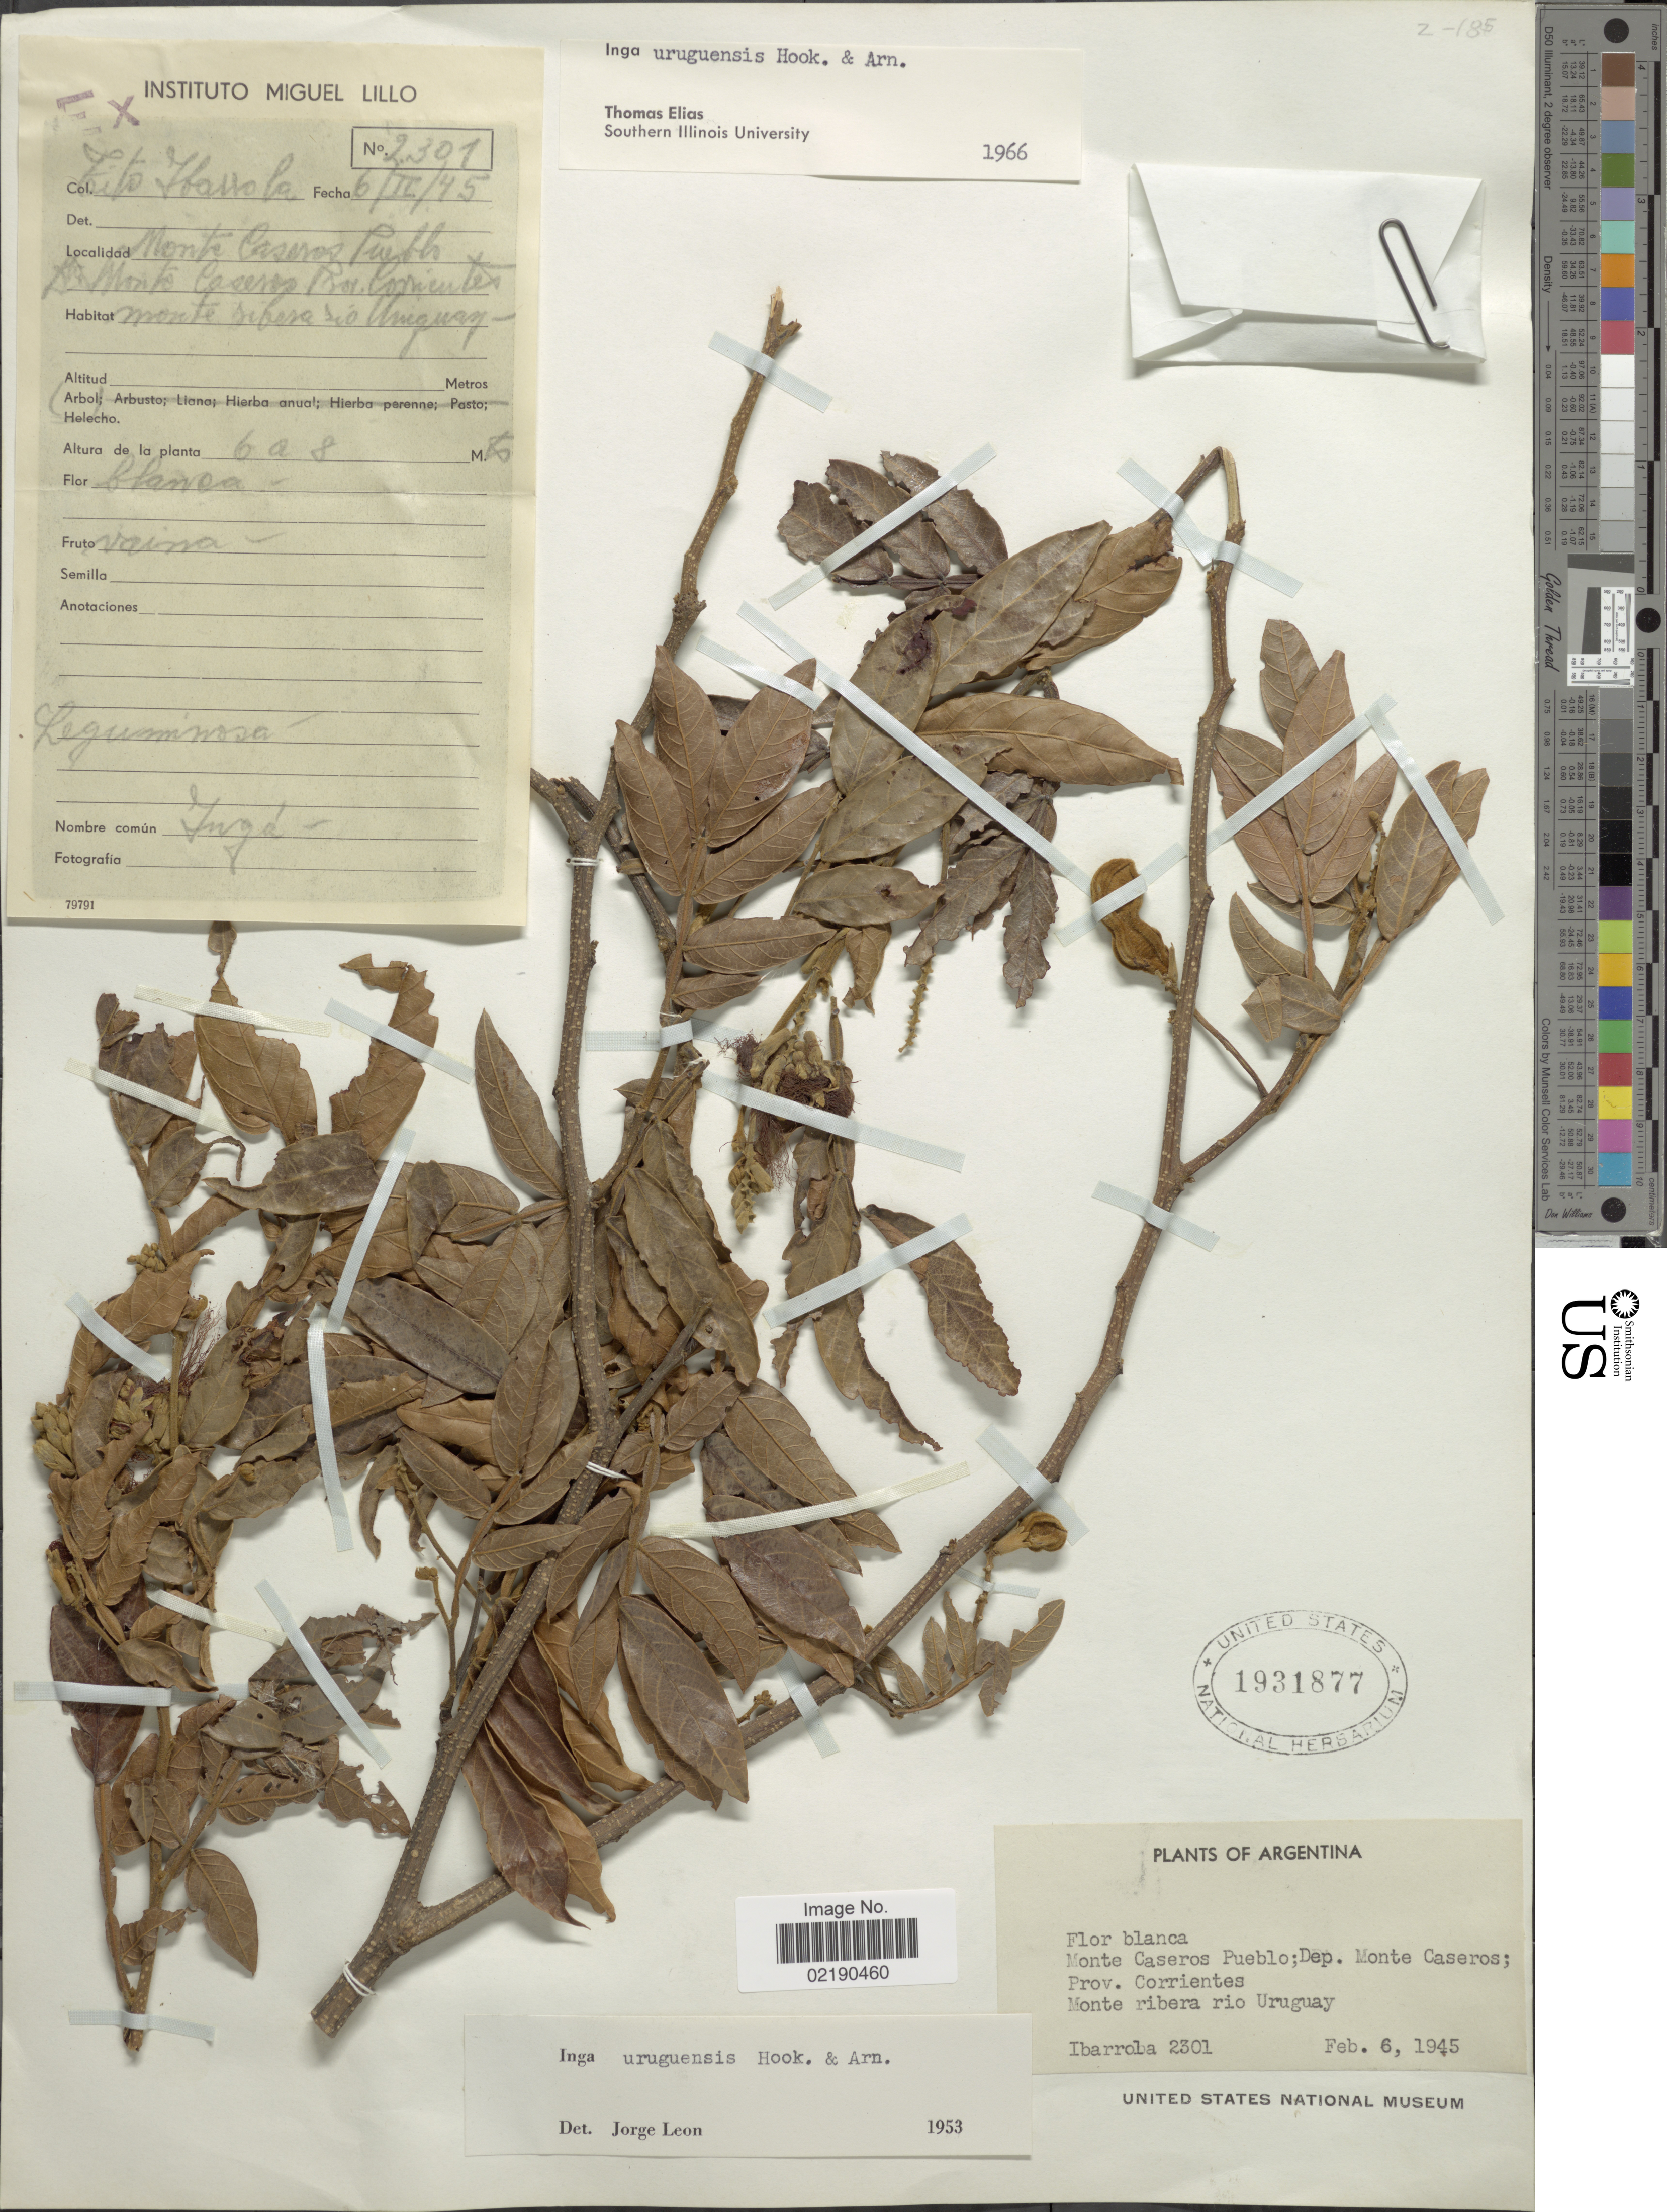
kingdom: Plantae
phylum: Tracheophyta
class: Magnoliopsida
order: Fabales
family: Fabaceae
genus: Inga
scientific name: Inga vera subsp. affinis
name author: (DC.) T.D. Penn.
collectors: T. Ibarrola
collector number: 2301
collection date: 1945-02-06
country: Argentina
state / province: Corrientes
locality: Monte Caseros Pueblo; Dep. Monte Caseros; Prov. Corrientes. Monte ribera rio Uraguay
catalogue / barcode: US 1931877